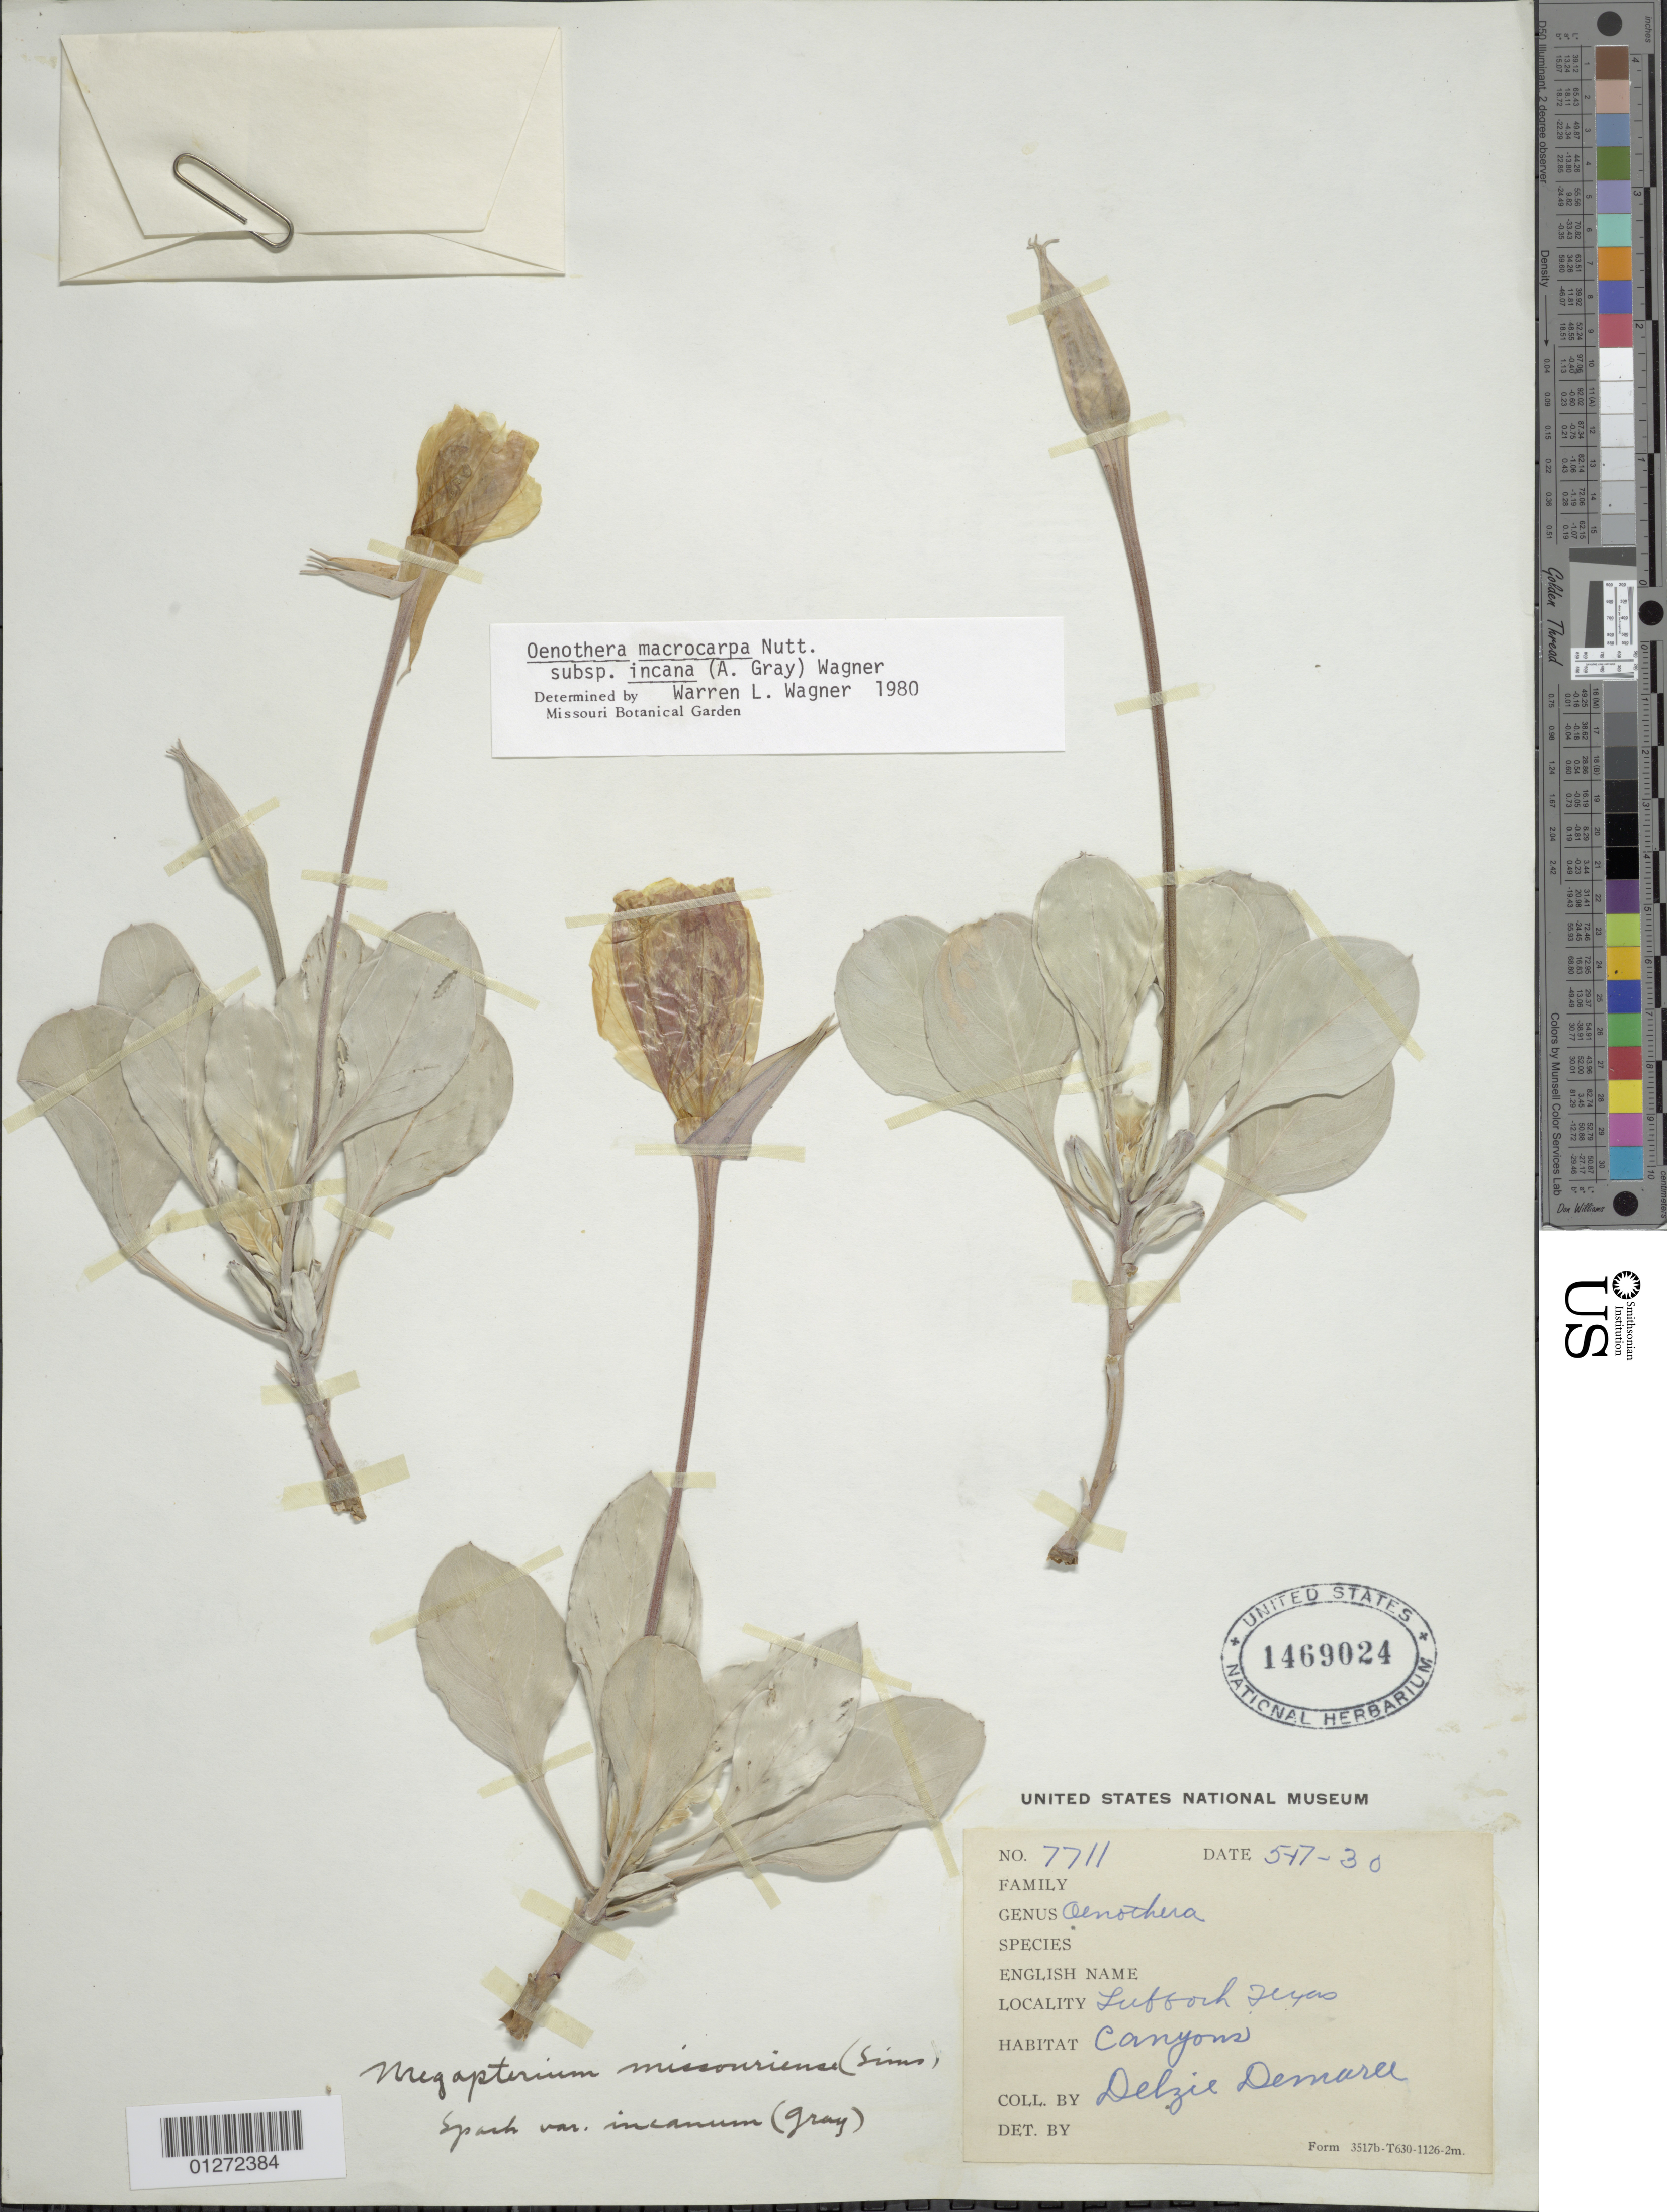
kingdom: Plantae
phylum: Tracheophyta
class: Magnoliopsida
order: Myrtales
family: Onagraceae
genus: Oenothera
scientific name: Oenothera macrocarpa subsp. incana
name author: (A. Gray) W.L. Wagner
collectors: D. Demaree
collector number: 7711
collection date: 1930-05-17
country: United States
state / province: Texas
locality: Lubbock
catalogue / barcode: US 1469024